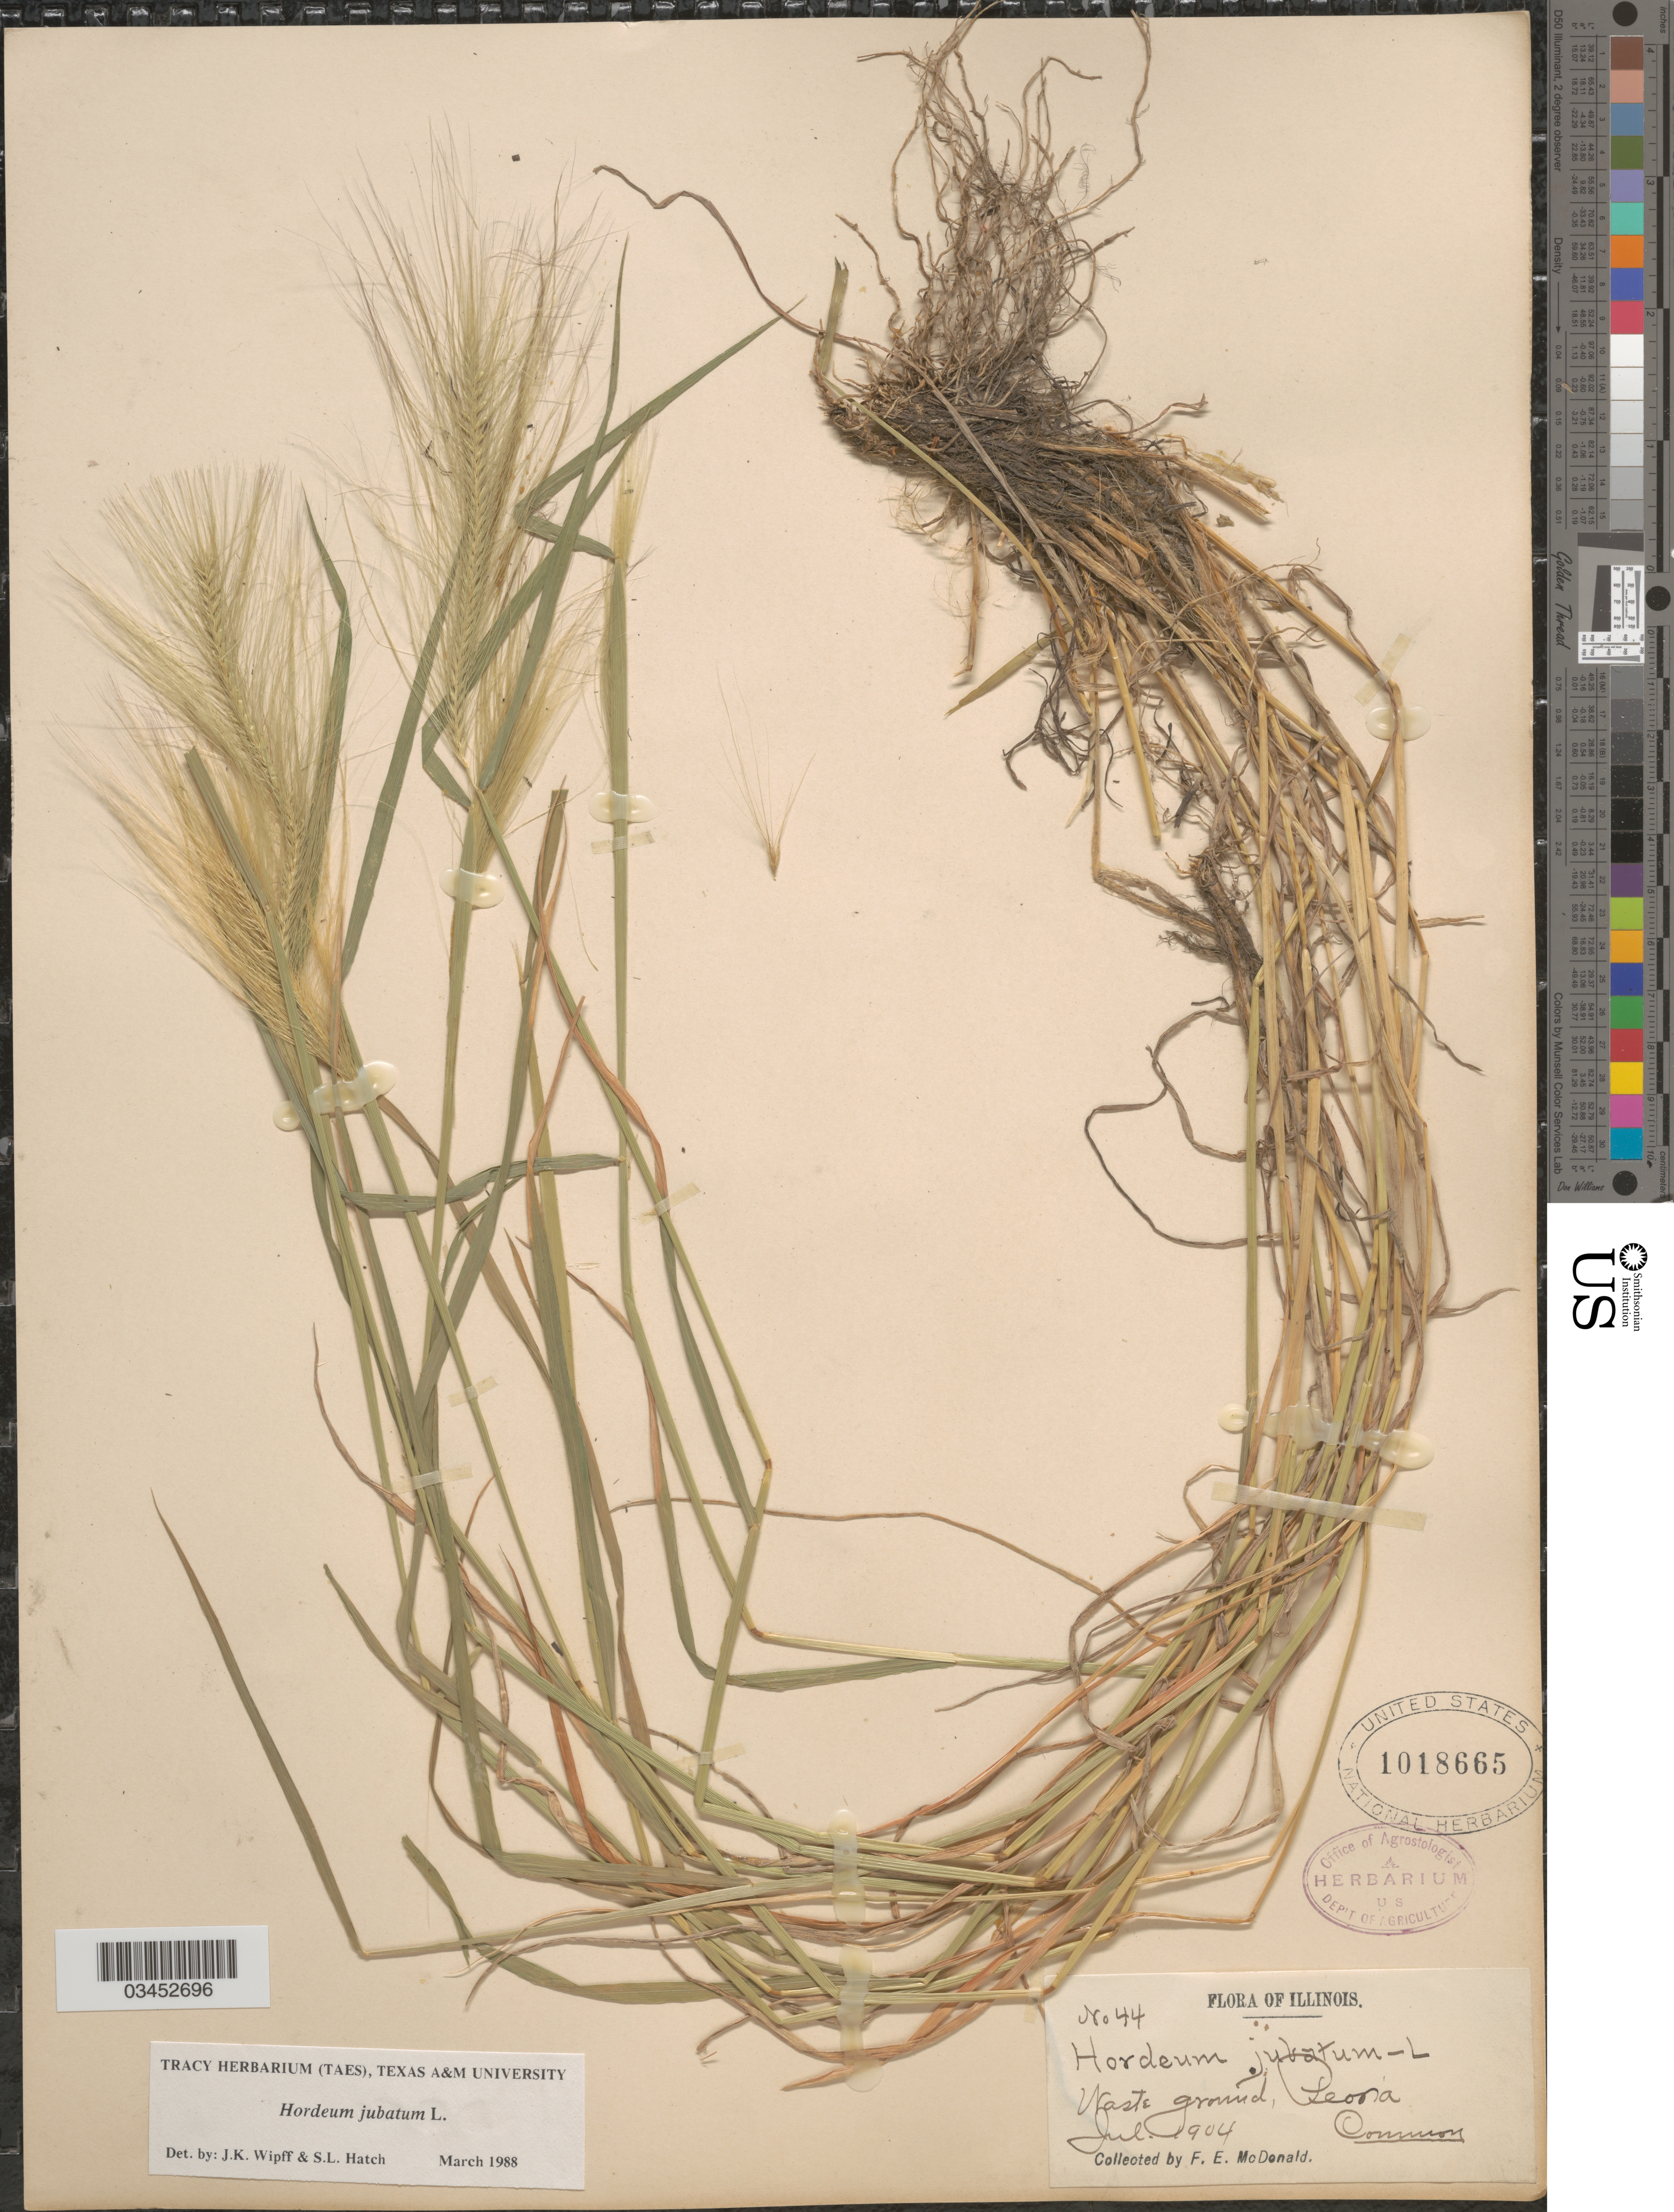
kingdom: Plantae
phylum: Tracheophyta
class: Liliopsida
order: Poales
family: Poaceae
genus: Hordeum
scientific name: Hordeum jubatum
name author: L.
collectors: F. E. McDonald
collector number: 44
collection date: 1904-07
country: United States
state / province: Illinois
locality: Waste ground, Peoria.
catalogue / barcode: US 1018665